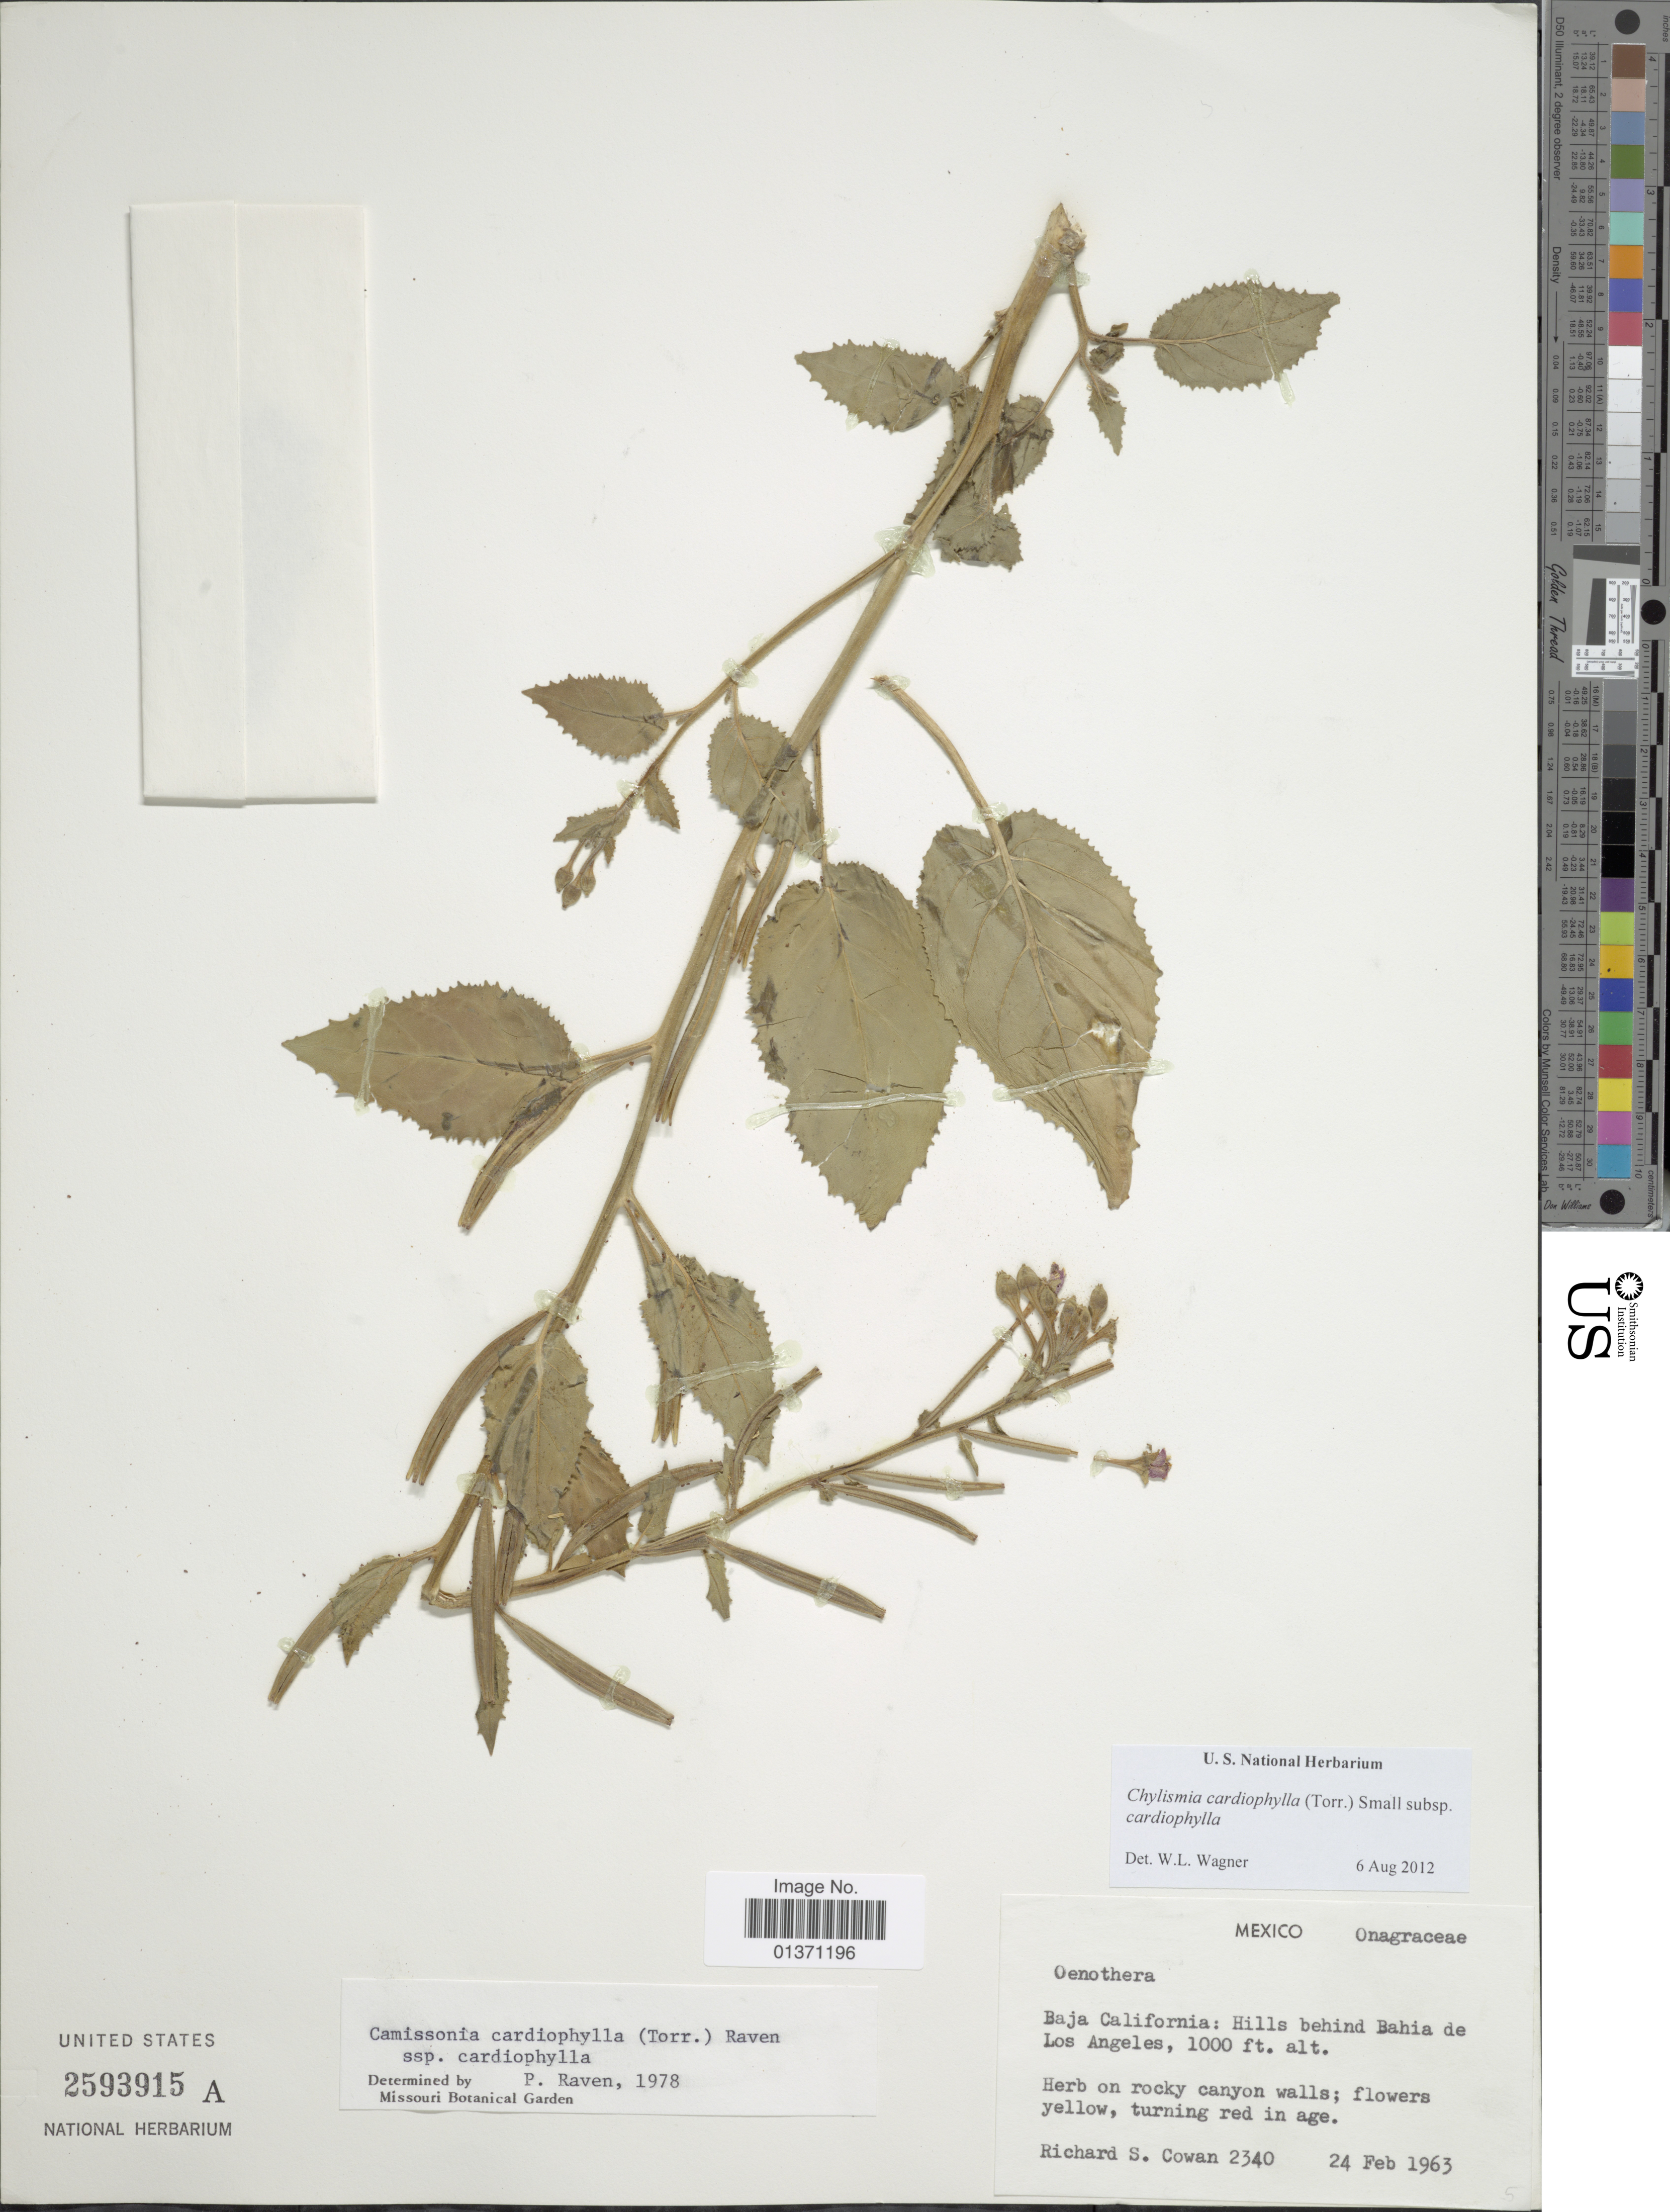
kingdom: Plantae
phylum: Tracheophyta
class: Magnoliopsida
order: Myrtales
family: Onagraceae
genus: Chylismia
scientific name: Chylismia cardiophylla subsp. cardiophylla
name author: (Torr.) Small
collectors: R. S. Cowan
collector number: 2340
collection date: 1963-02-24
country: Mexico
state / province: Baja California Norte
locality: Hills behind Bahia de Los Angeles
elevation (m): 305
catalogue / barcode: US 2593915A